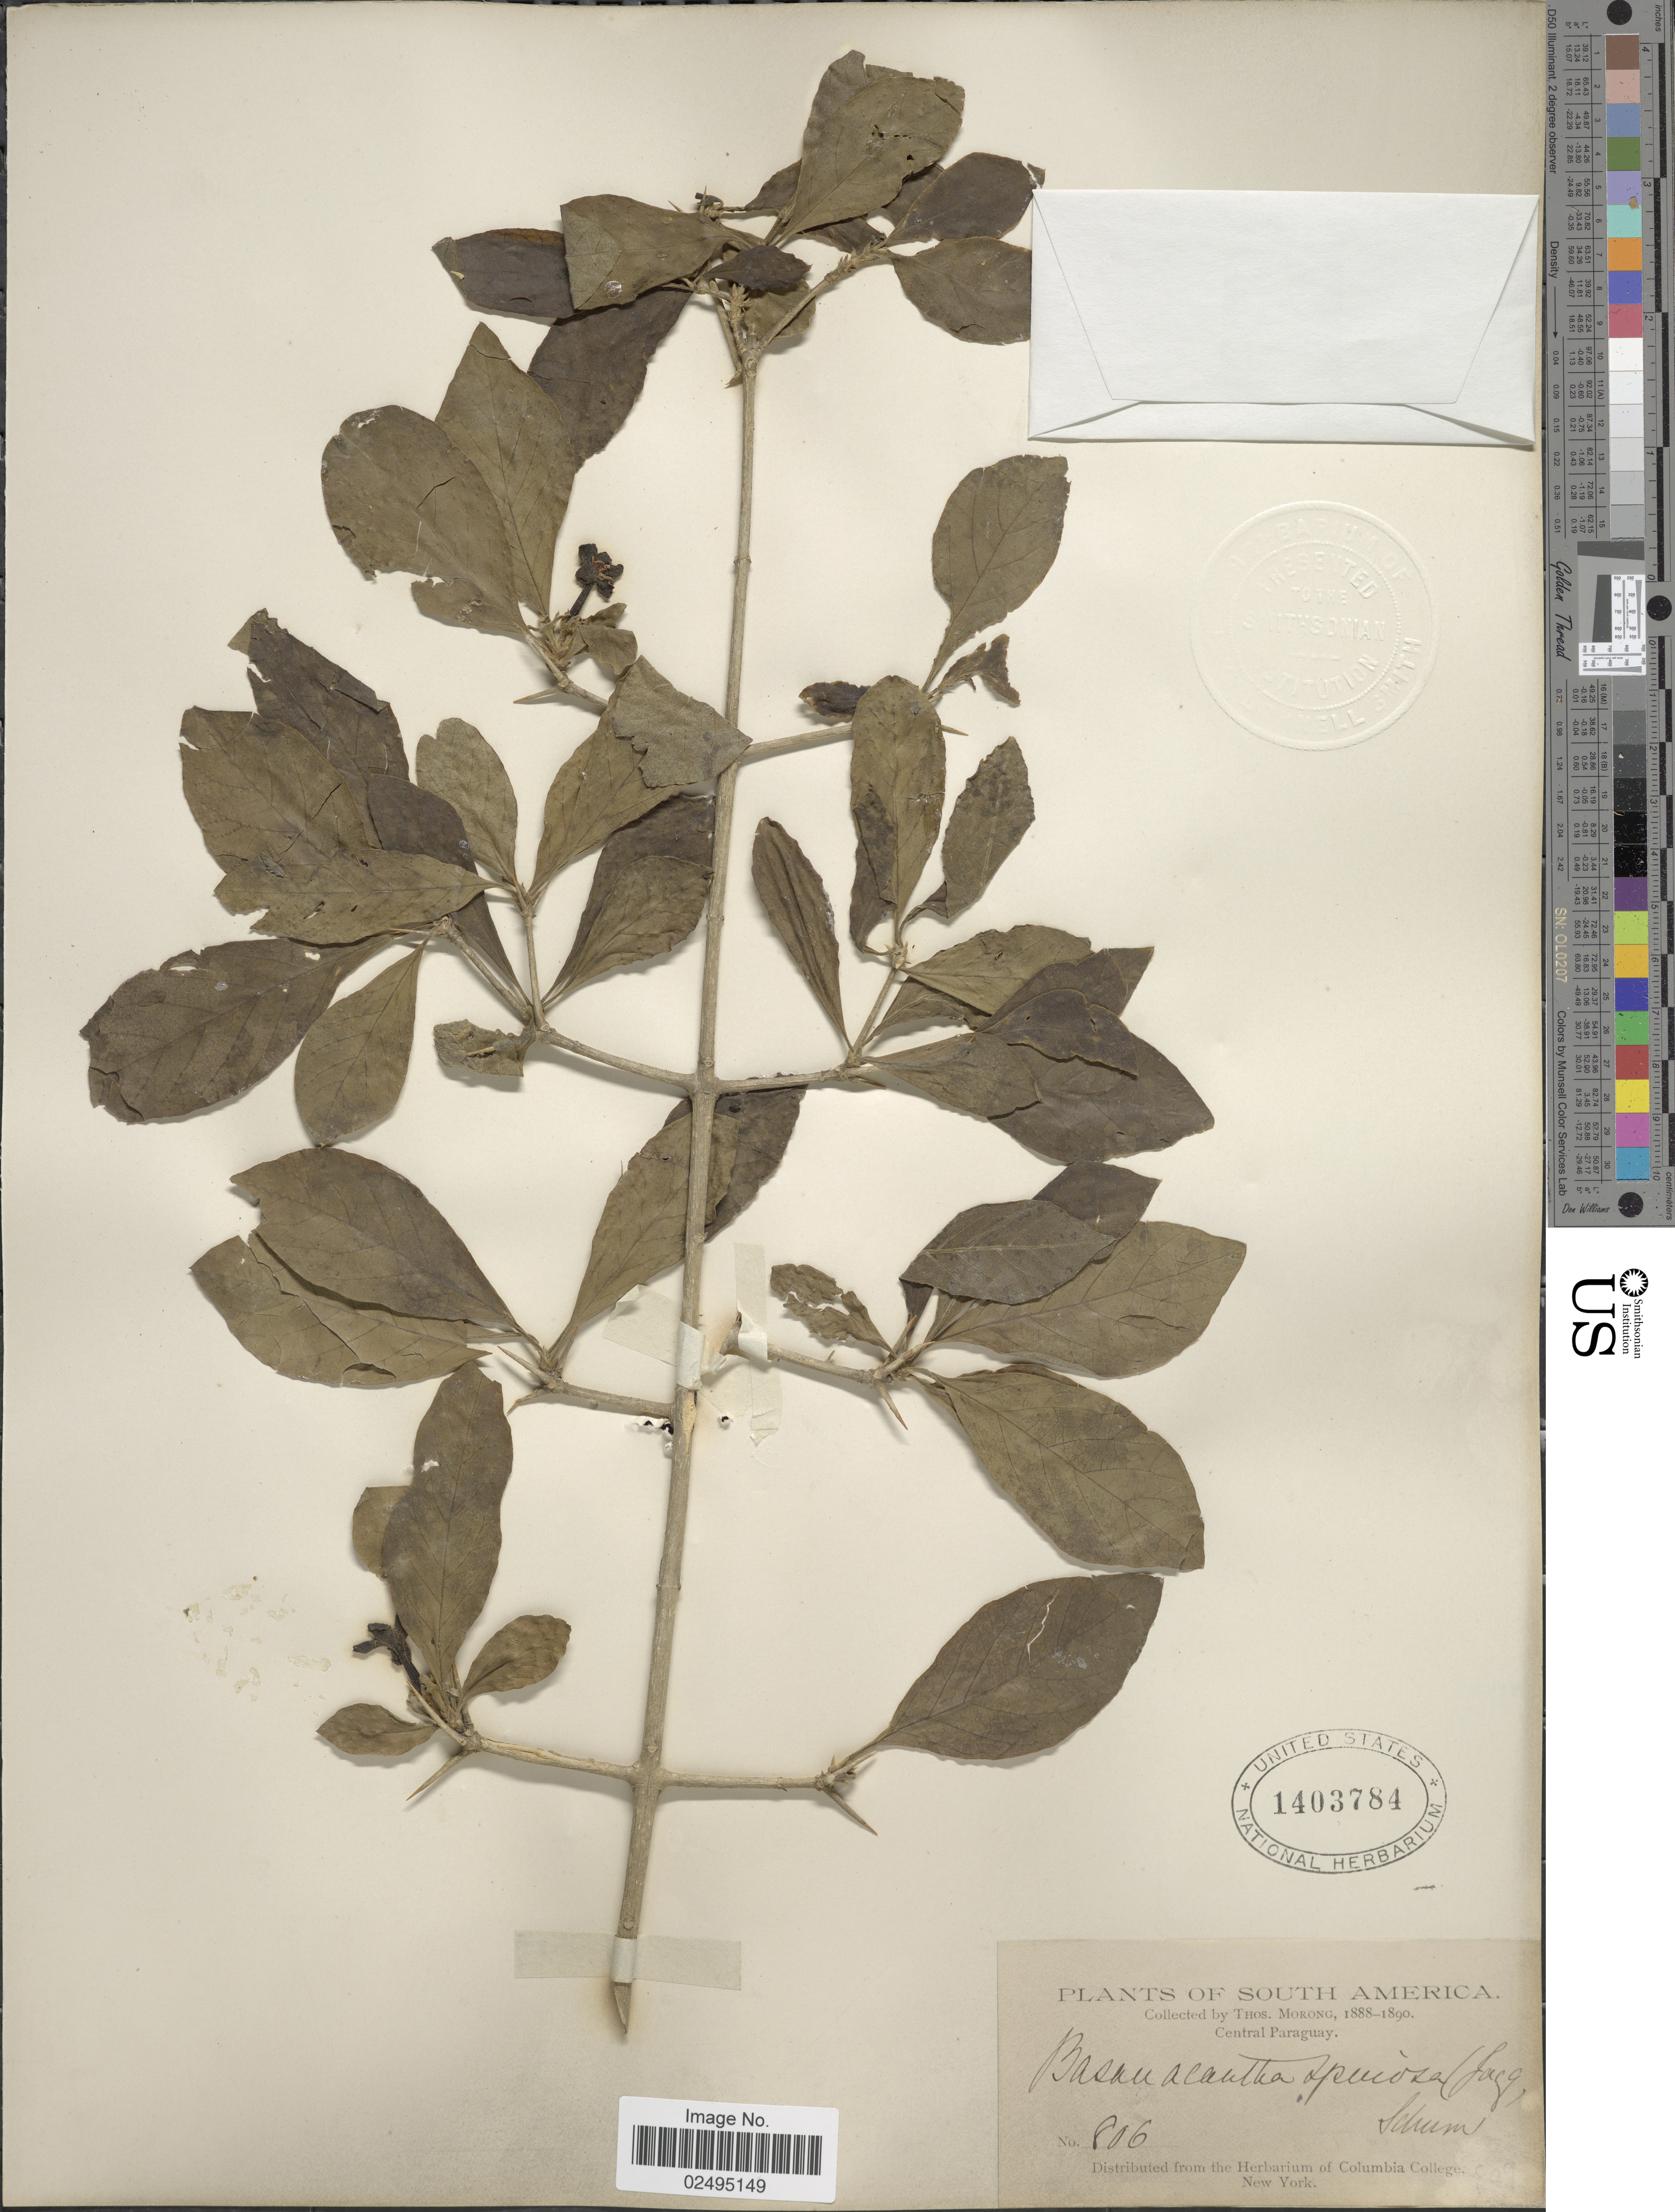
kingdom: Plantae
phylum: Tracheophyta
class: Magnoliopsida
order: Gentianales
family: Rubiaceae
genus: Randia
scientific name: Randia armata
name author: (Sw.) DC.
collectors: ex herb. T. Morong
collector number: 806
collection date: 1888/1890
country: Paraguay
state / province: Central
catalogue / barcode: US 1403784